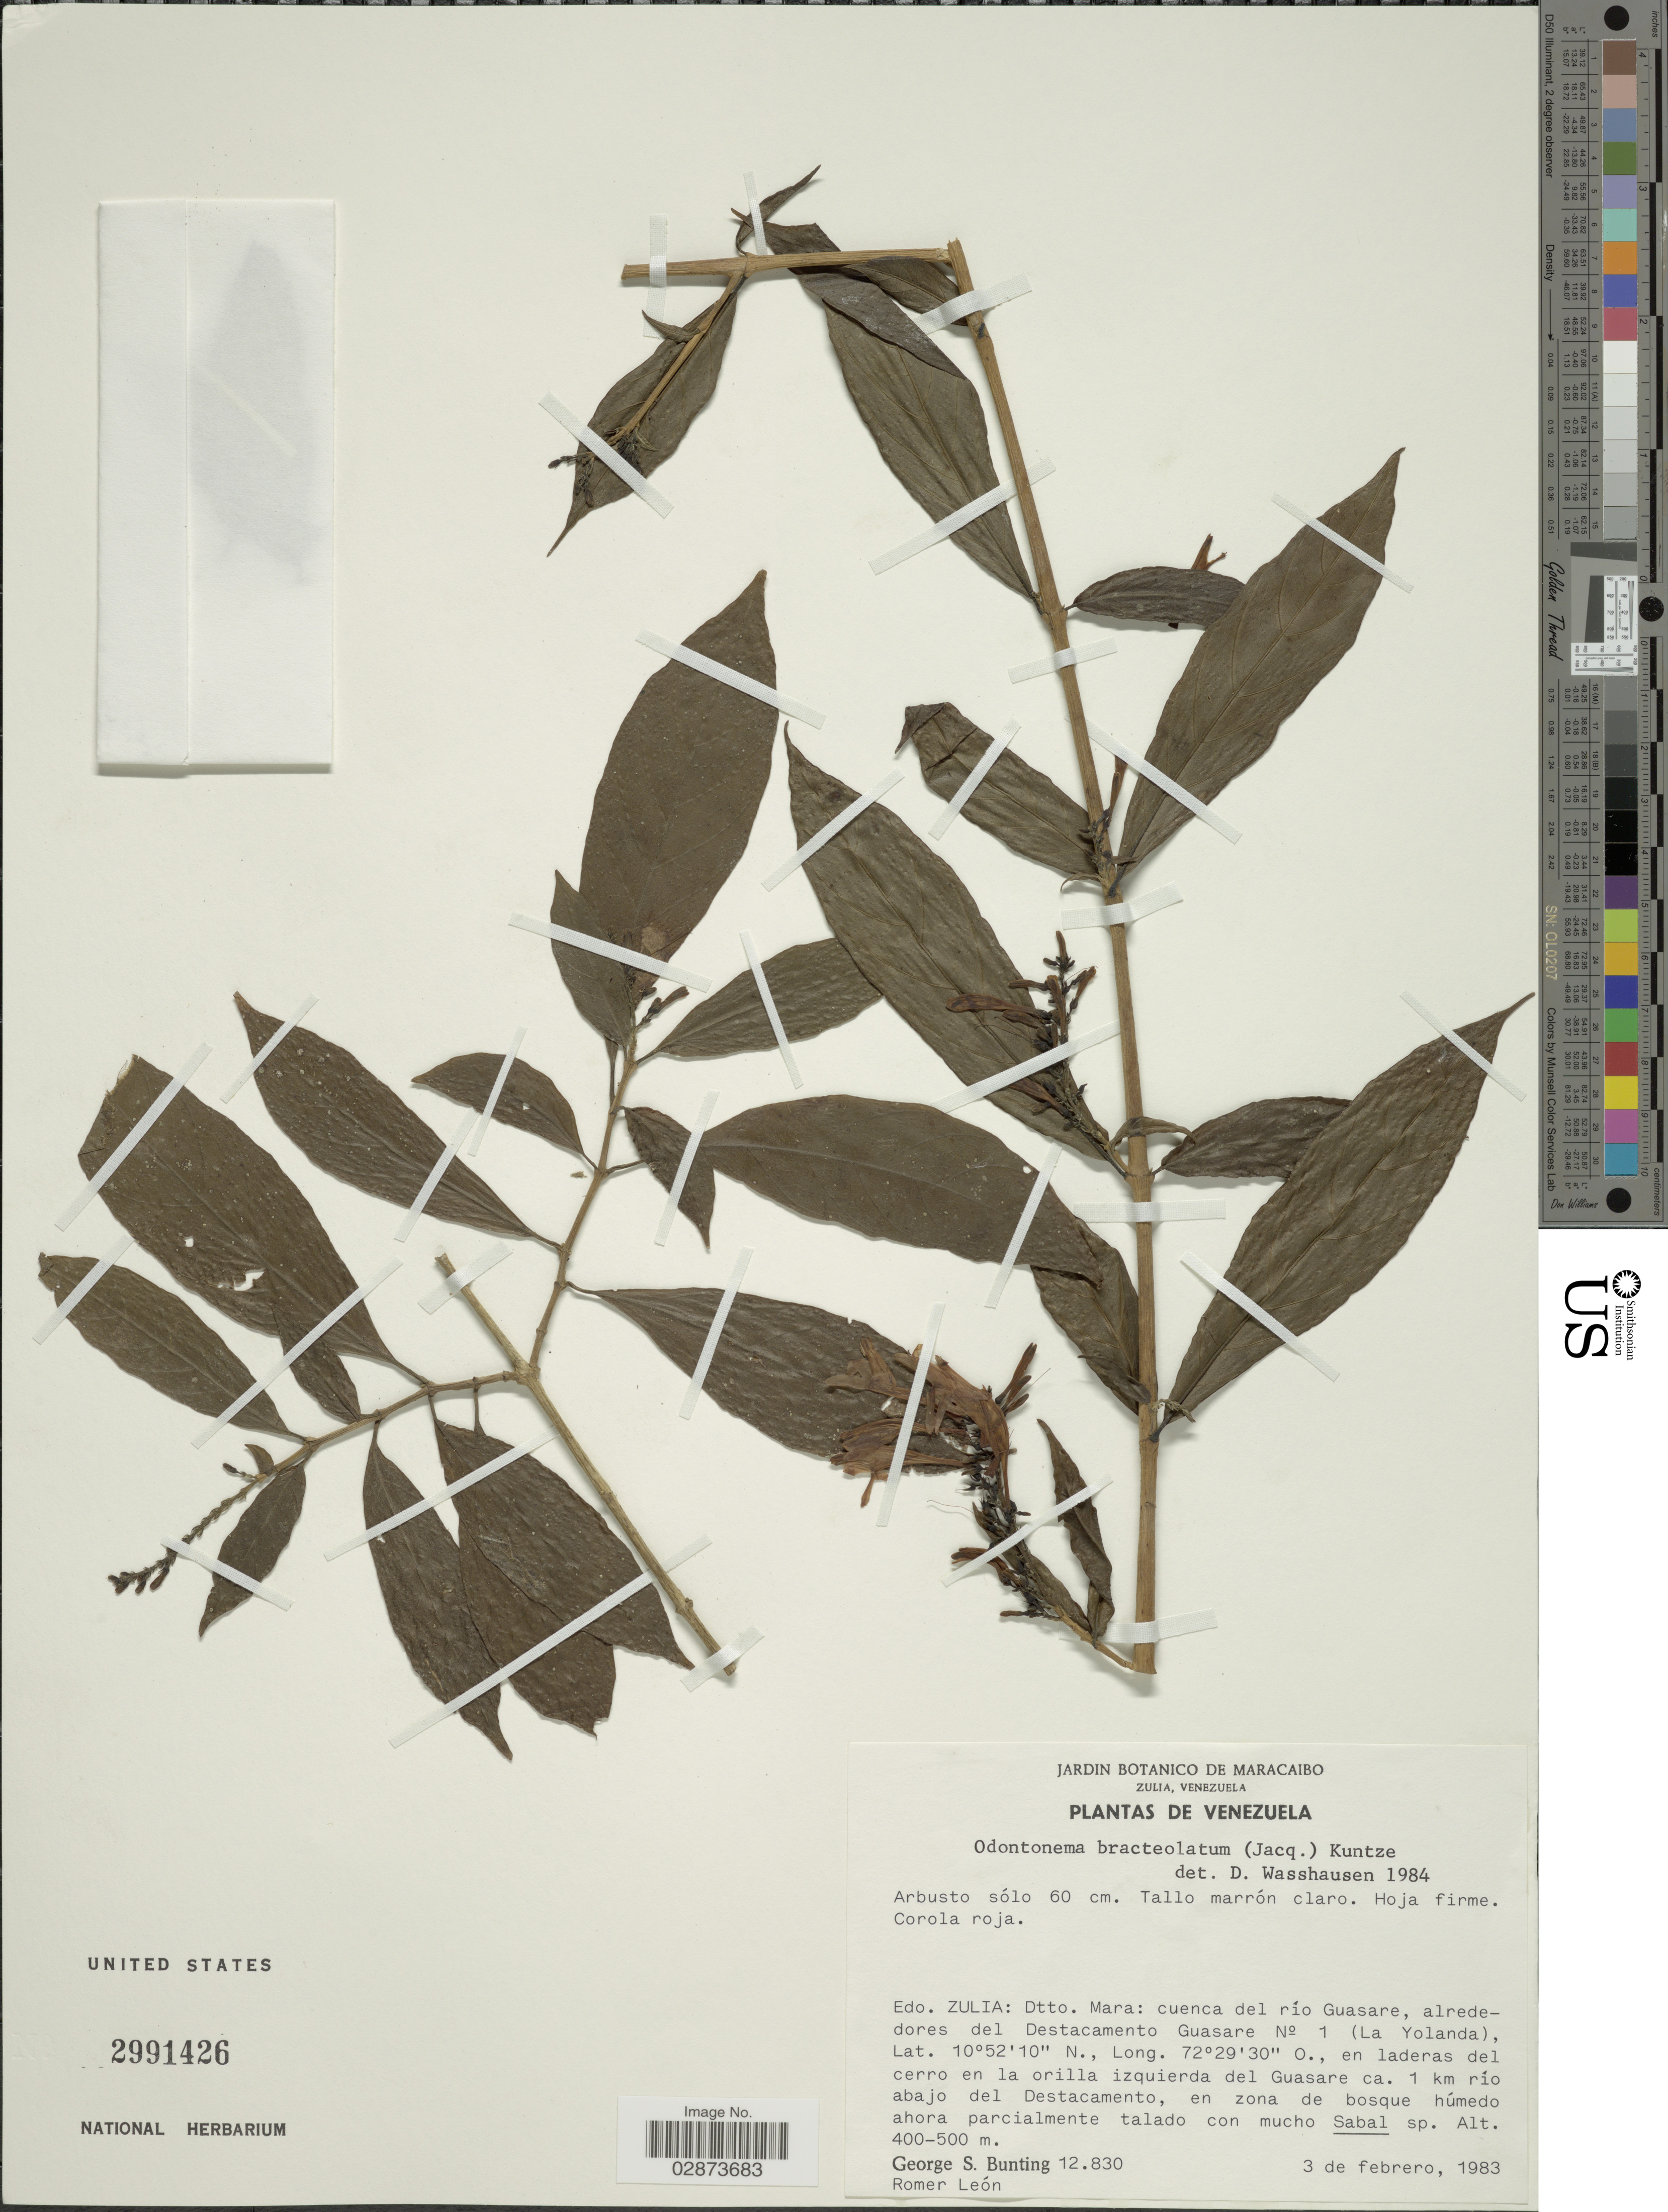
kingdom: Plantae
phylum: Tracheophyta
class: Magnoliopsida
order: Lamiales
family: Acanthaceae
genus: Odontonema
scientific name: Odontonema rubrum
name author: (Vahl) Kuntze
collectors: G. S. Bunting & R. León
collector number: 12830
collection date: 1983-02-03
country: Venezuela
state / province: Zulia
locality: Edo. Zulia: Dtto. Mara: cuenca del río Guasare, alrededores del Destacamento Guasare N° 1 (La Yolanda), en laderas del cerro en la orilla izquierda del Guasare ca. 1 km río abajo del Destacamento.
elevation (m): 400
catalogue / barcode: US 2991426